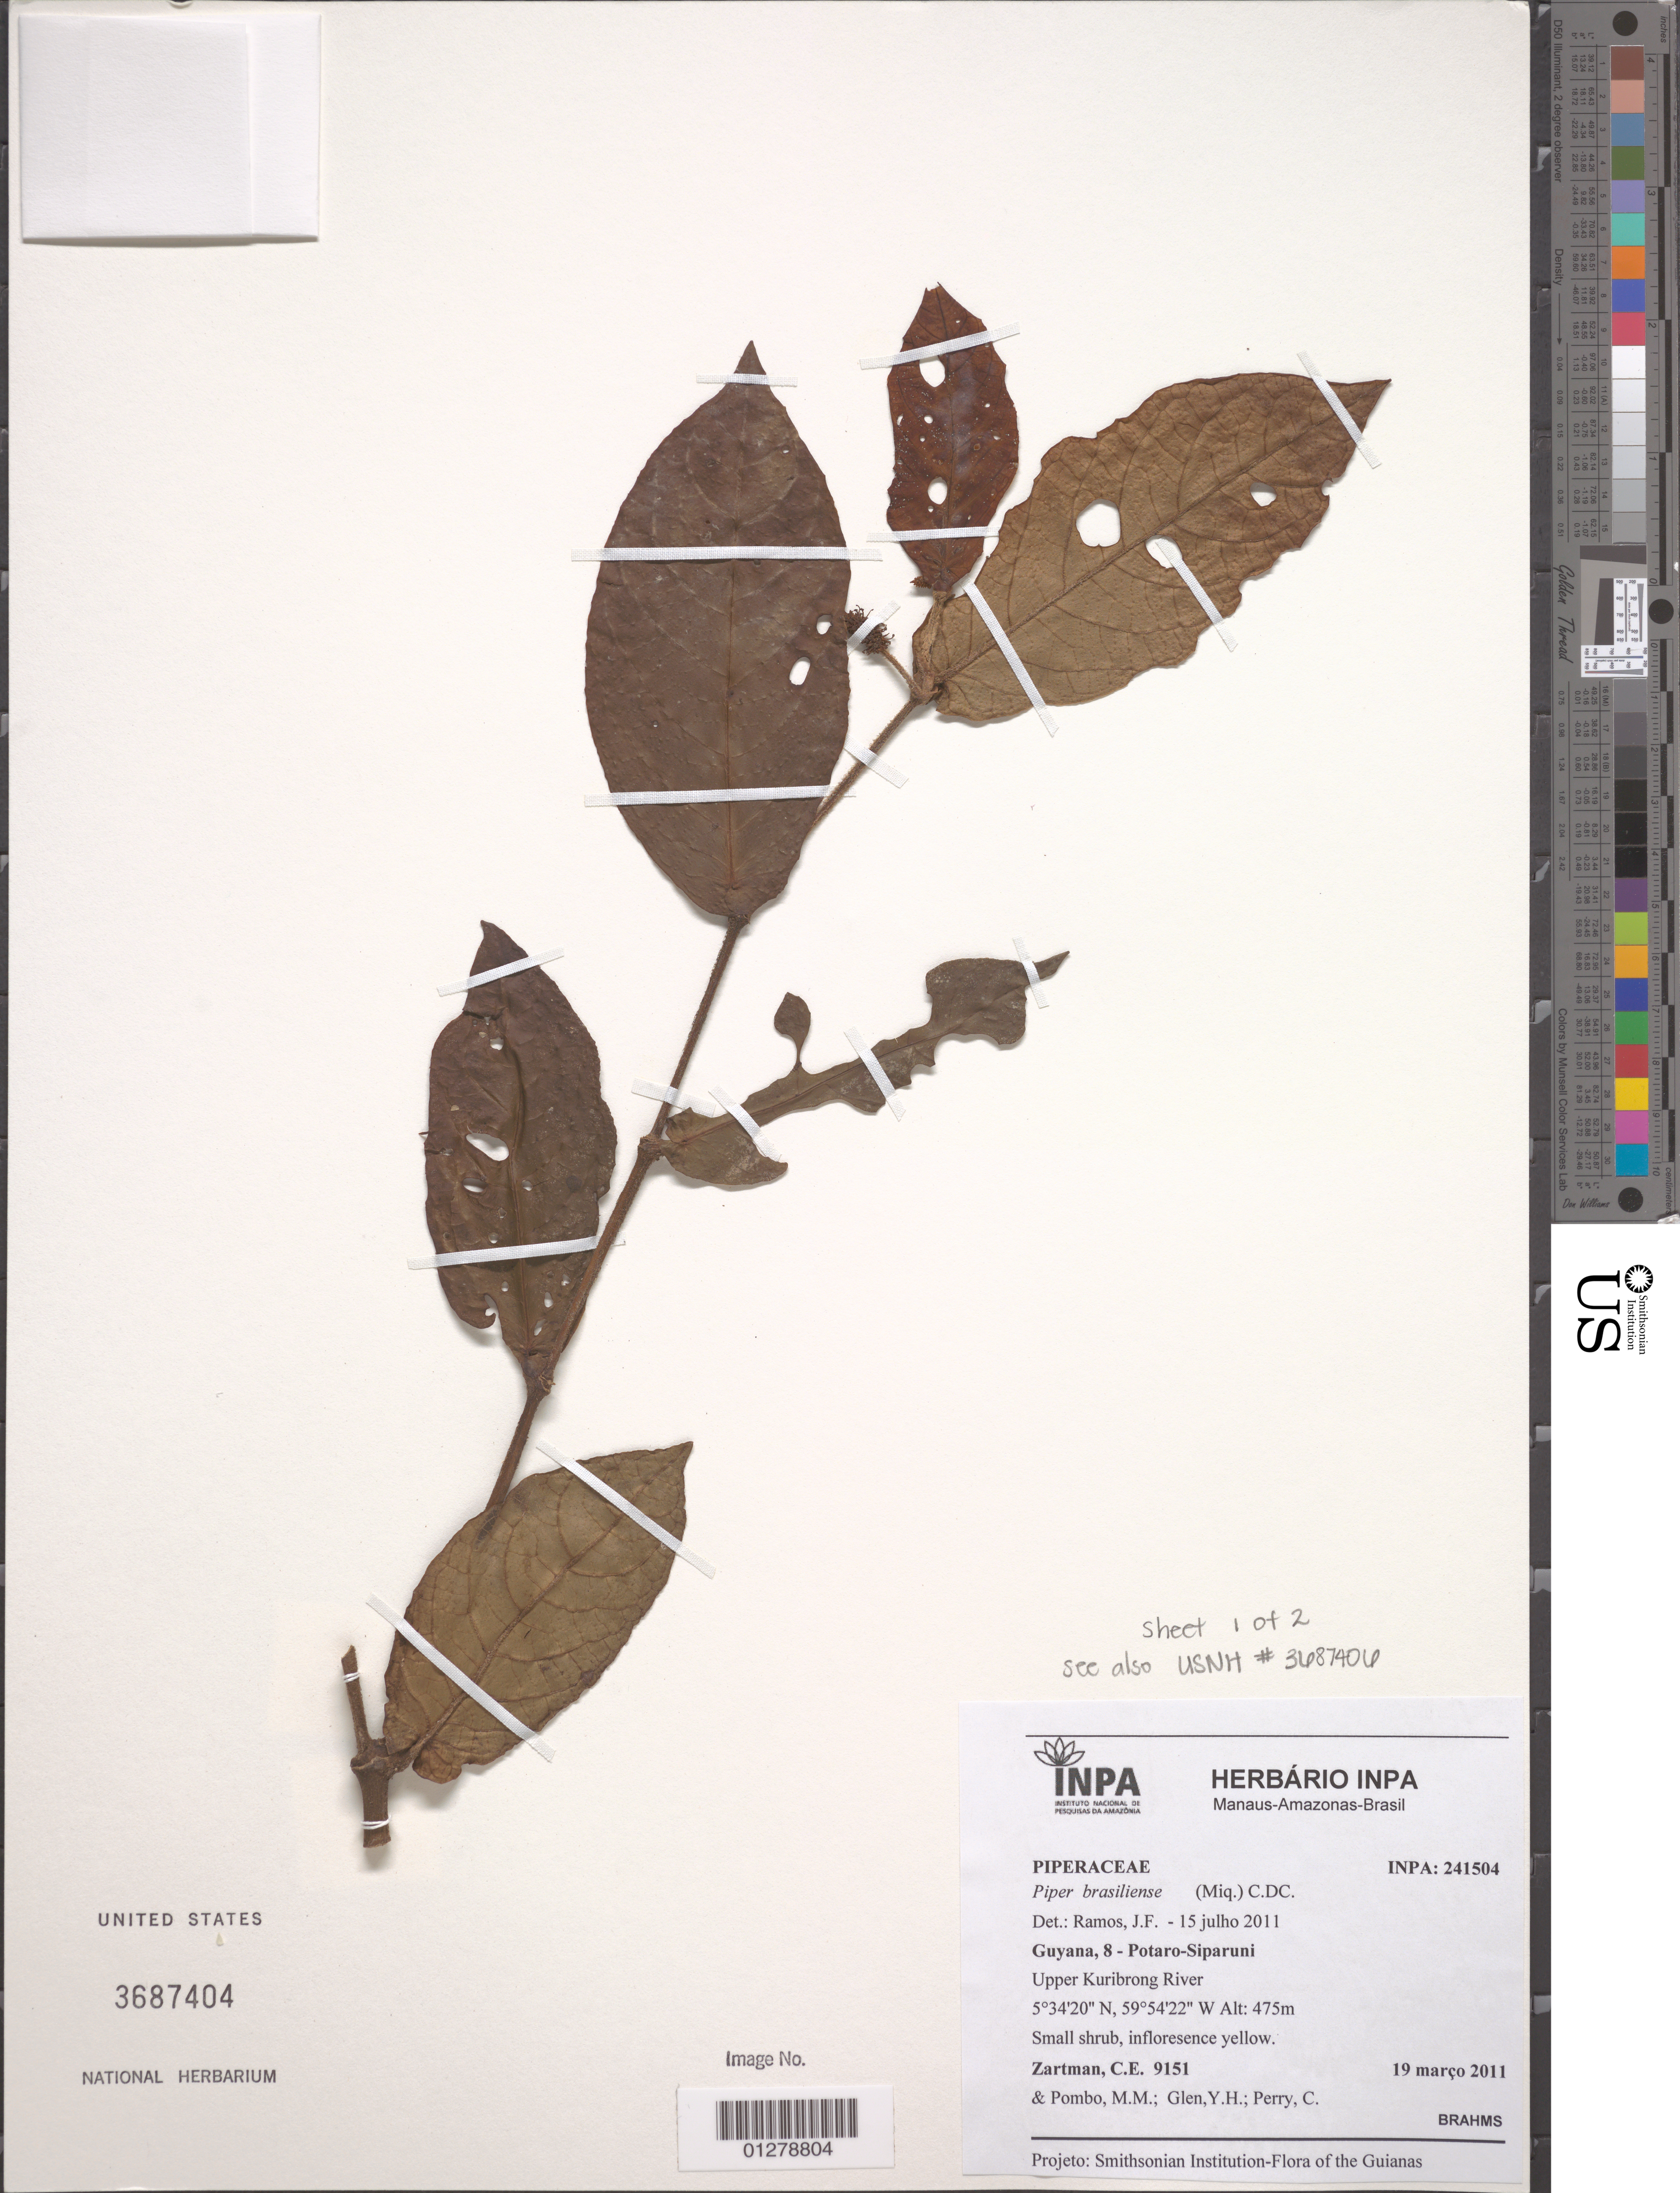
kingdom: Plantae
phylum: Tracheophyta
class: Magnoliopsida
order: Piperales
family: Piperaceae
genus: Piper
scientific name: Piper brasiliense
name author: C. DC.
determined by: Ramos, J. F.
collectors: C. Zartman, M. Pombo, Y. Glen & C. Perry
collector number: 9151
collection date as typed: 19 Mar 2011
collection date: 2011-03-19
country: Guyana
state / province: Potaro-Siparuni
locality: Upper Kuribrong River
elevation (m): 475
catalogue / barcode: US 3687404